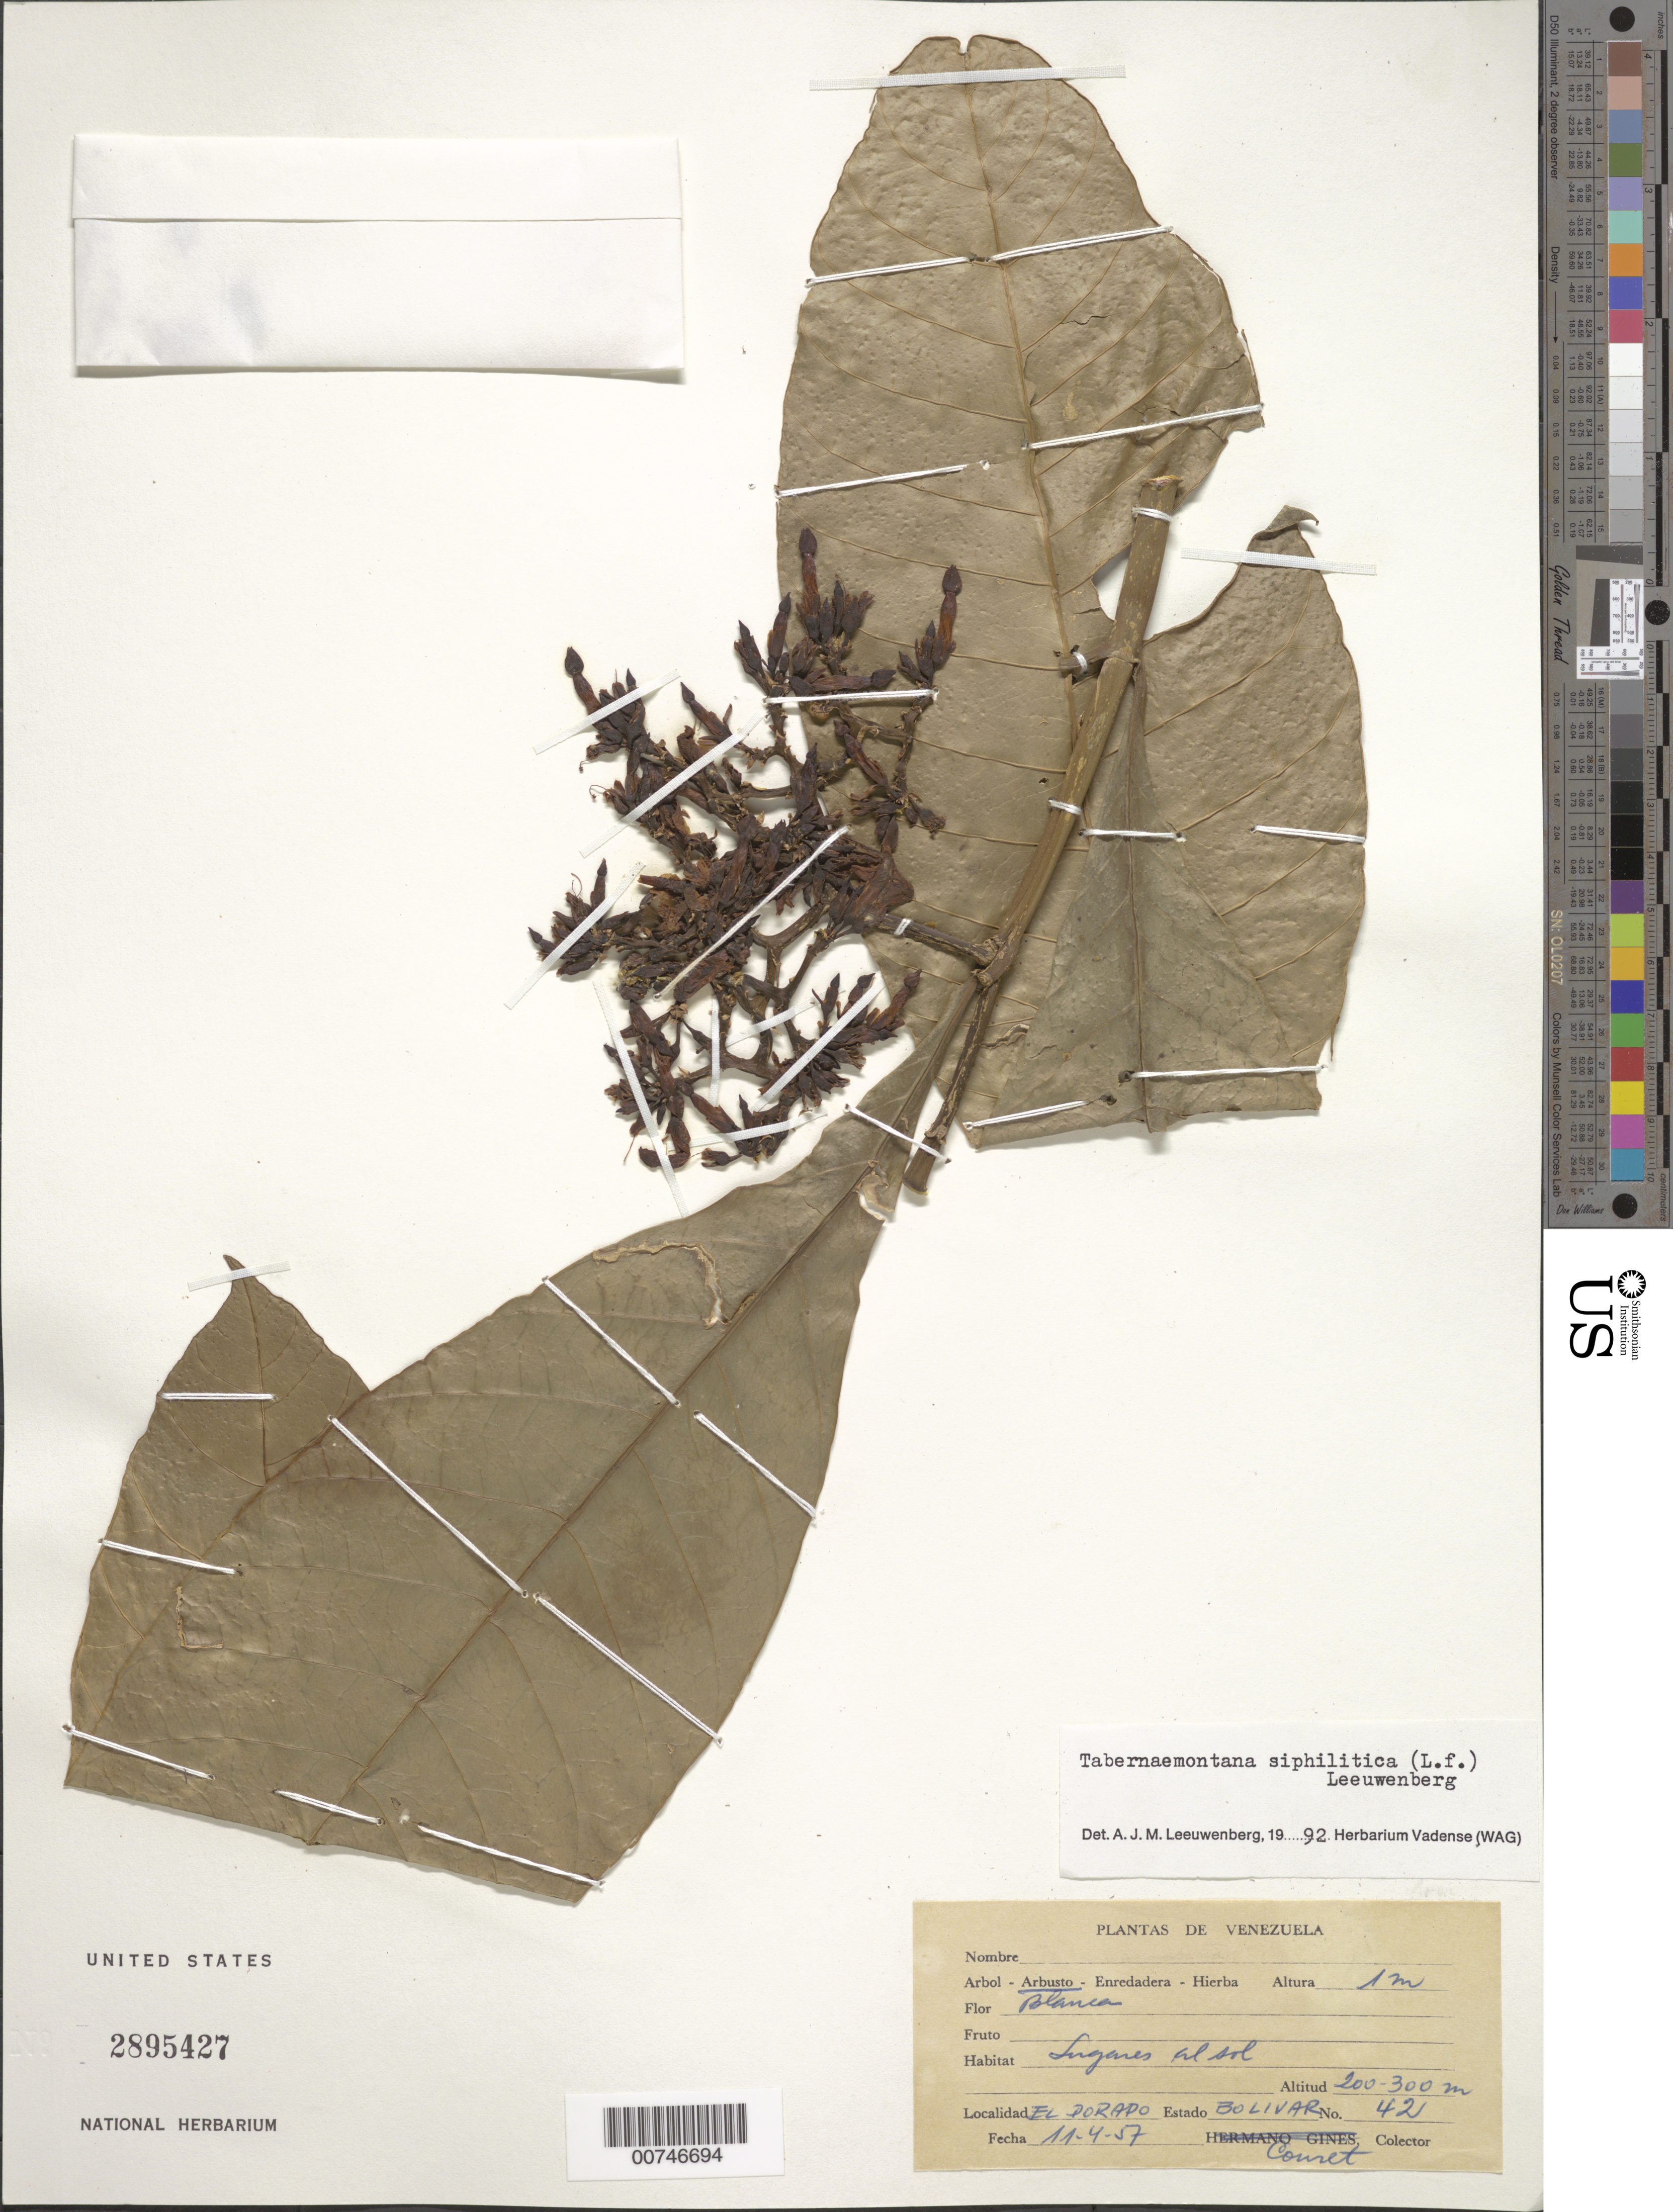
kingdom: Plantae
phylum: Tracheophyta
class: Magnoliopsida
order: Gentianales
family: Apocynaceae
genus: Tabernaemontana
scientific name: Tabernaemontana siphilitica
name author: (L. f.) Leeuwenb.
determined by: Leeuwenberg, A. J. M.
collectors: -. Couret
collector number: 421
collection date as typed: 11-Apr-57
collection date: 1957-04-11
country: Venezuela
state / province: Bolívar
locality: El Dorado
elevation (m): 200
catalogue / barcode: US 2895427